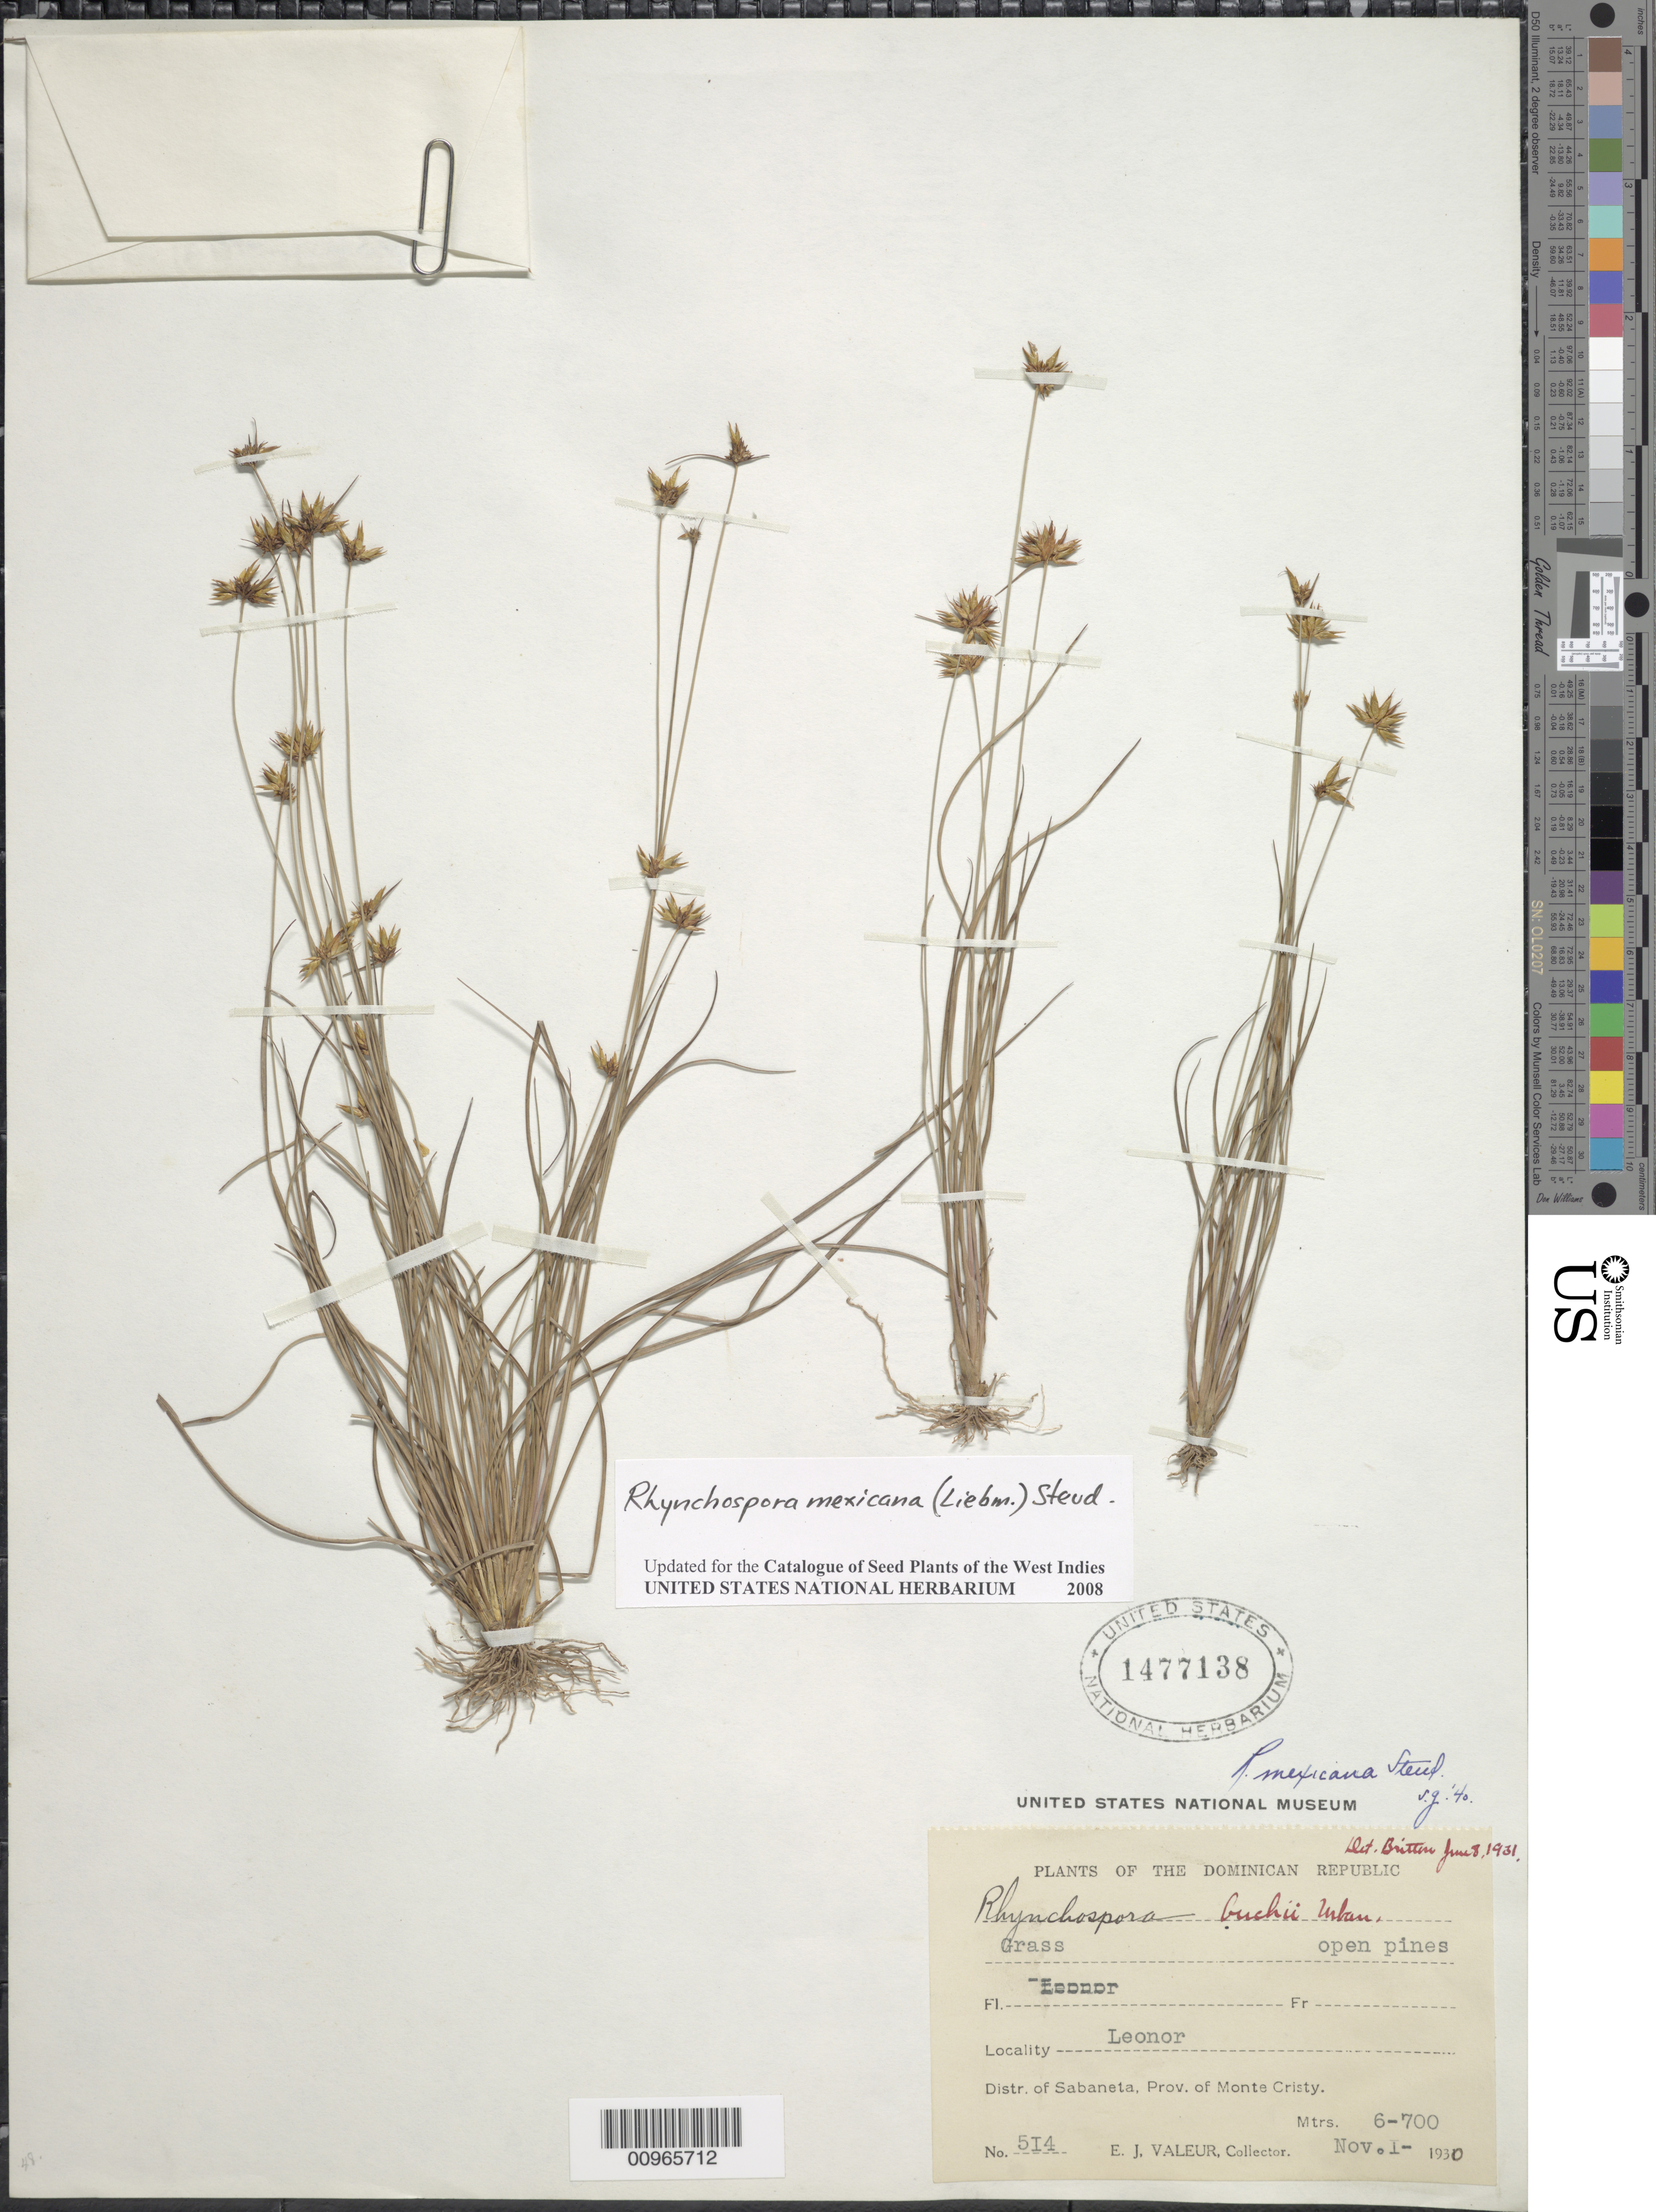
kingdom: Plantae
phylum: Tracheophyta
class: Liliopsida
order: Poales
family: Cyperaceae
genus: Rhynchospora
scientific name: Rhynchospora mexicana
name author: (Liebm.) Steud.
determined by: Alves, K.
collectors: E. Valeur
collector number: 514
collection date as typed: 01 Nov 1930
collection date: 1930-11-01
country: Dominican Republic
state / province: Monte Cristi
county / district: Sabaneta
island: Hispaniola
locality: Leonor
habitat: Open pines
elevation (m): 600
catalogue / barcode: US 1477138